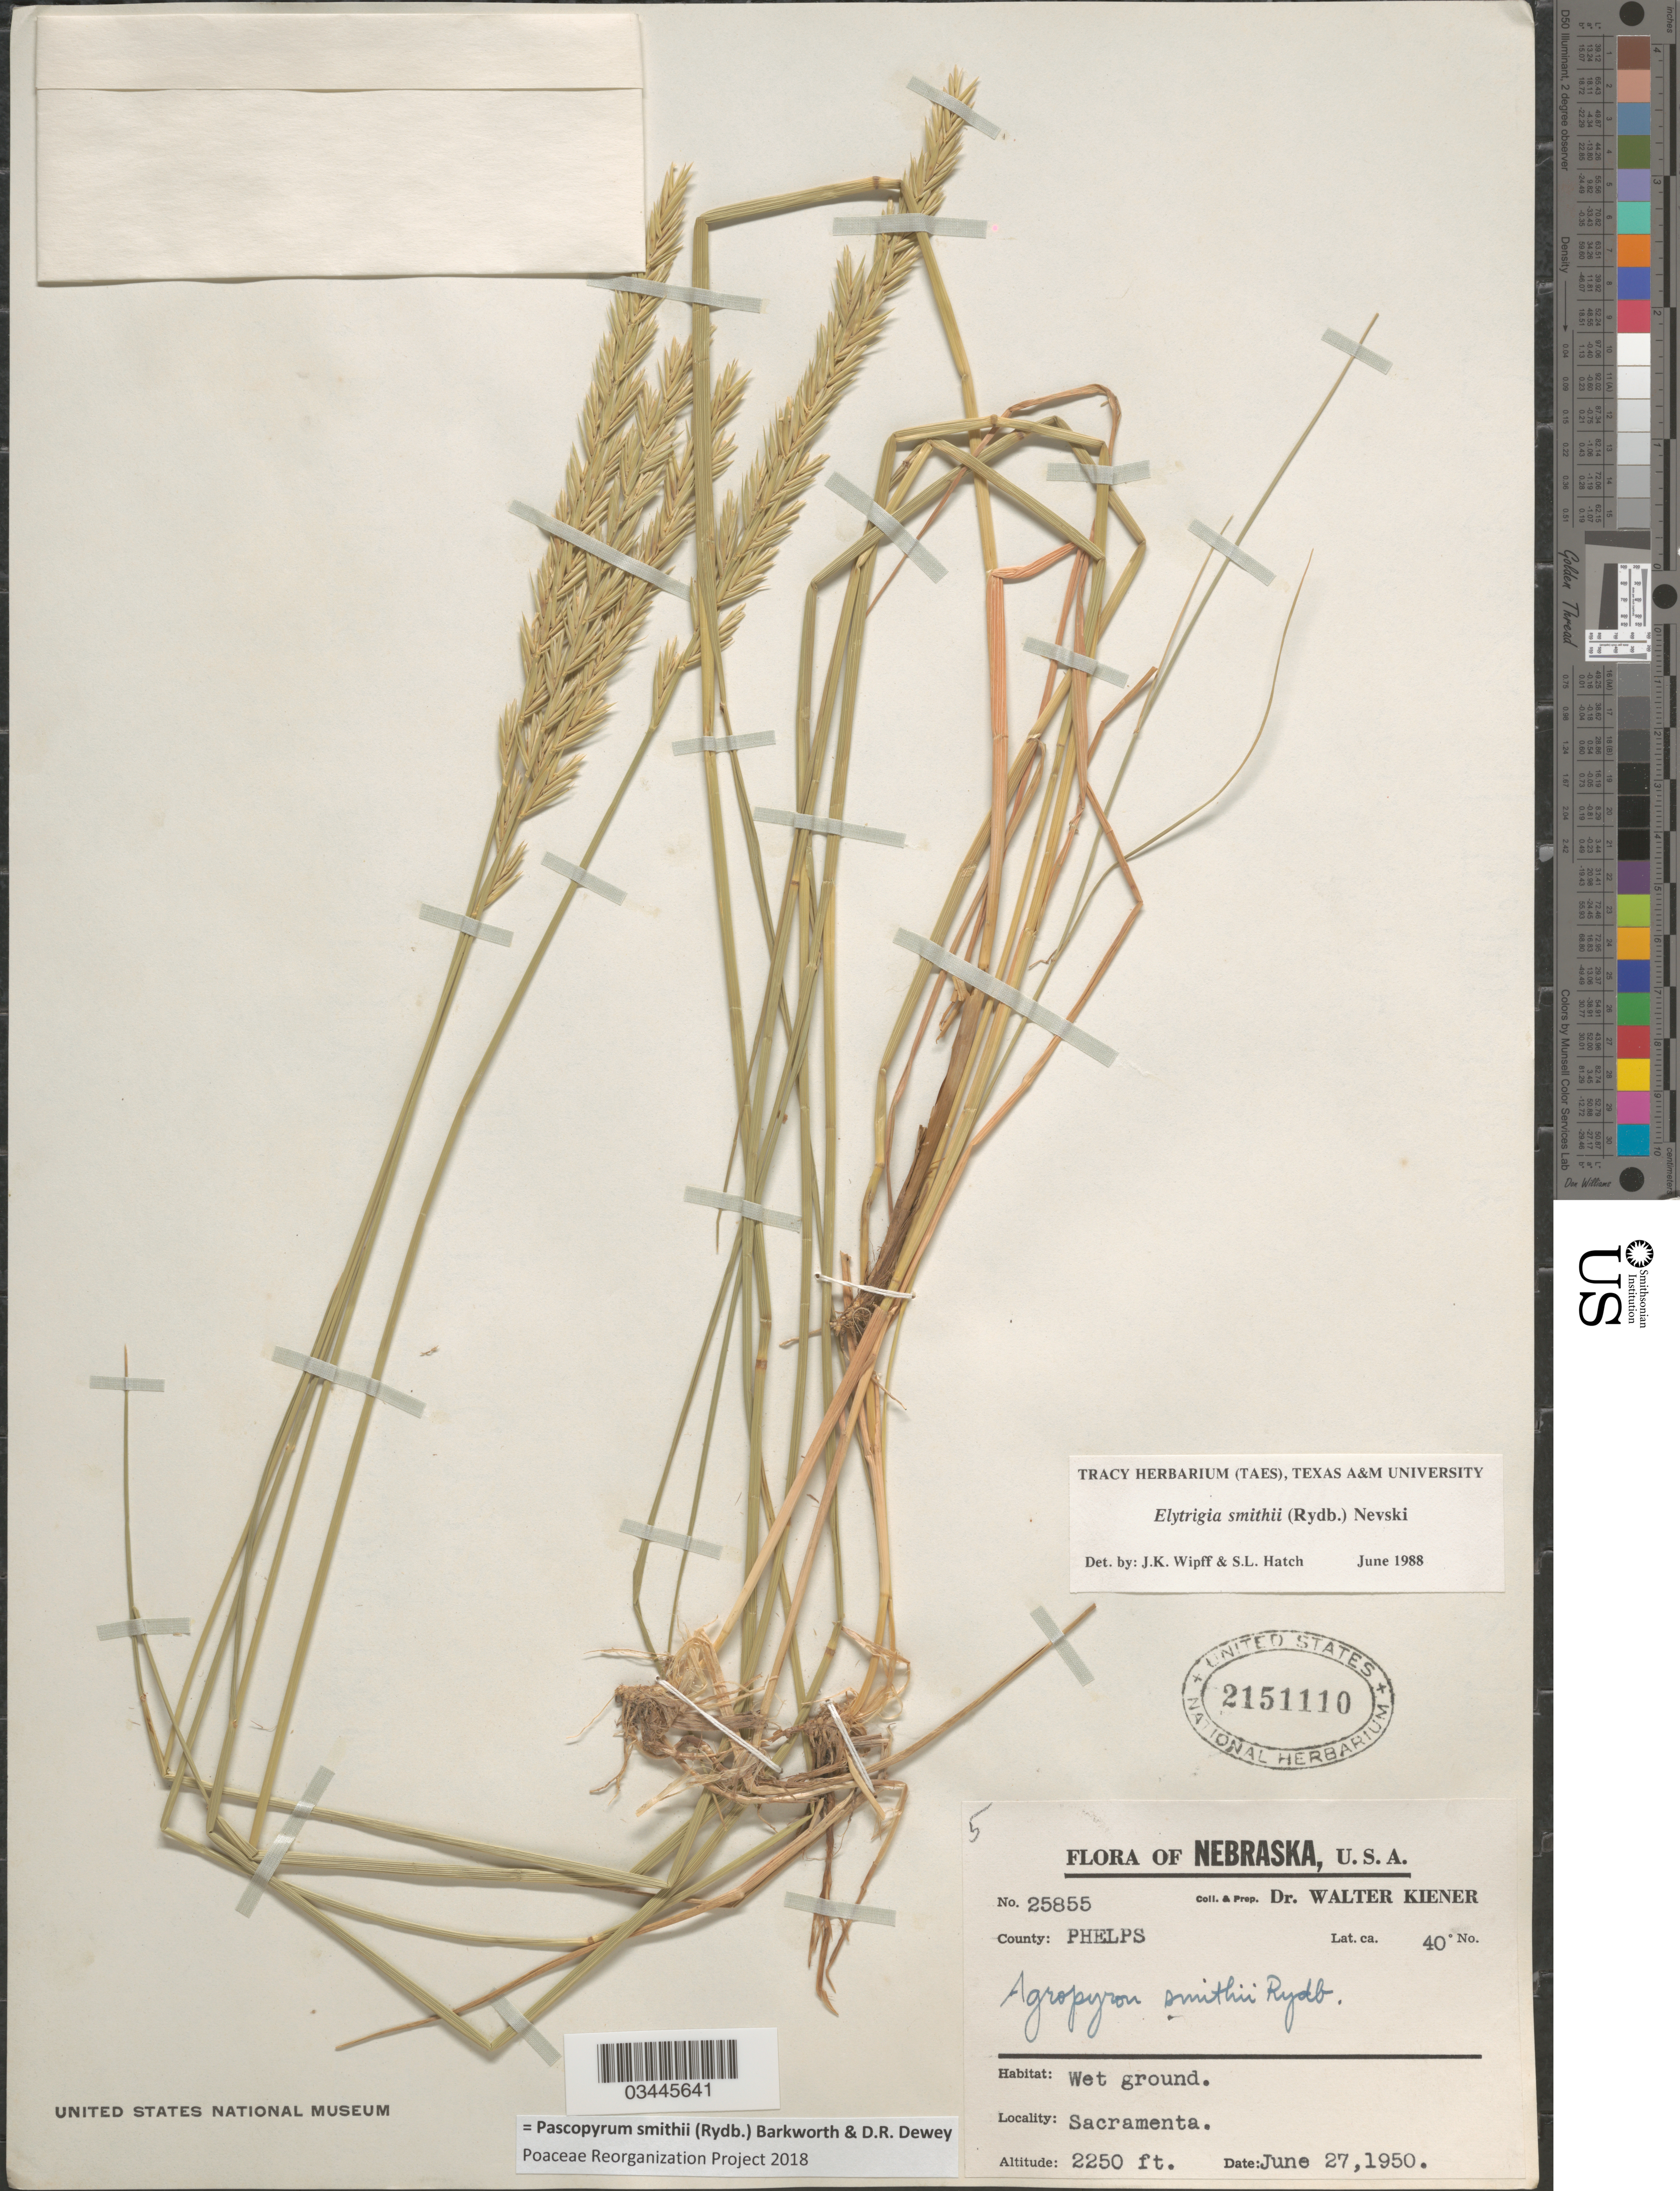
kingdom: Plantae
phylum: Tracheophyta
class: Liliopsida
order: Poales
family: Poaceae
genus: Pascopyrum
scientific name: Pascopyrum smithii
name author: (Rydb.) Barkworth & Dewey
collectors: W. Kiener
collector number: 25855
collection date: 1950-06-27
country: United States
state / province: Nebraska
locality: Sacramenta.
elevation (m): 686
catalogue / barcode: US 2151110